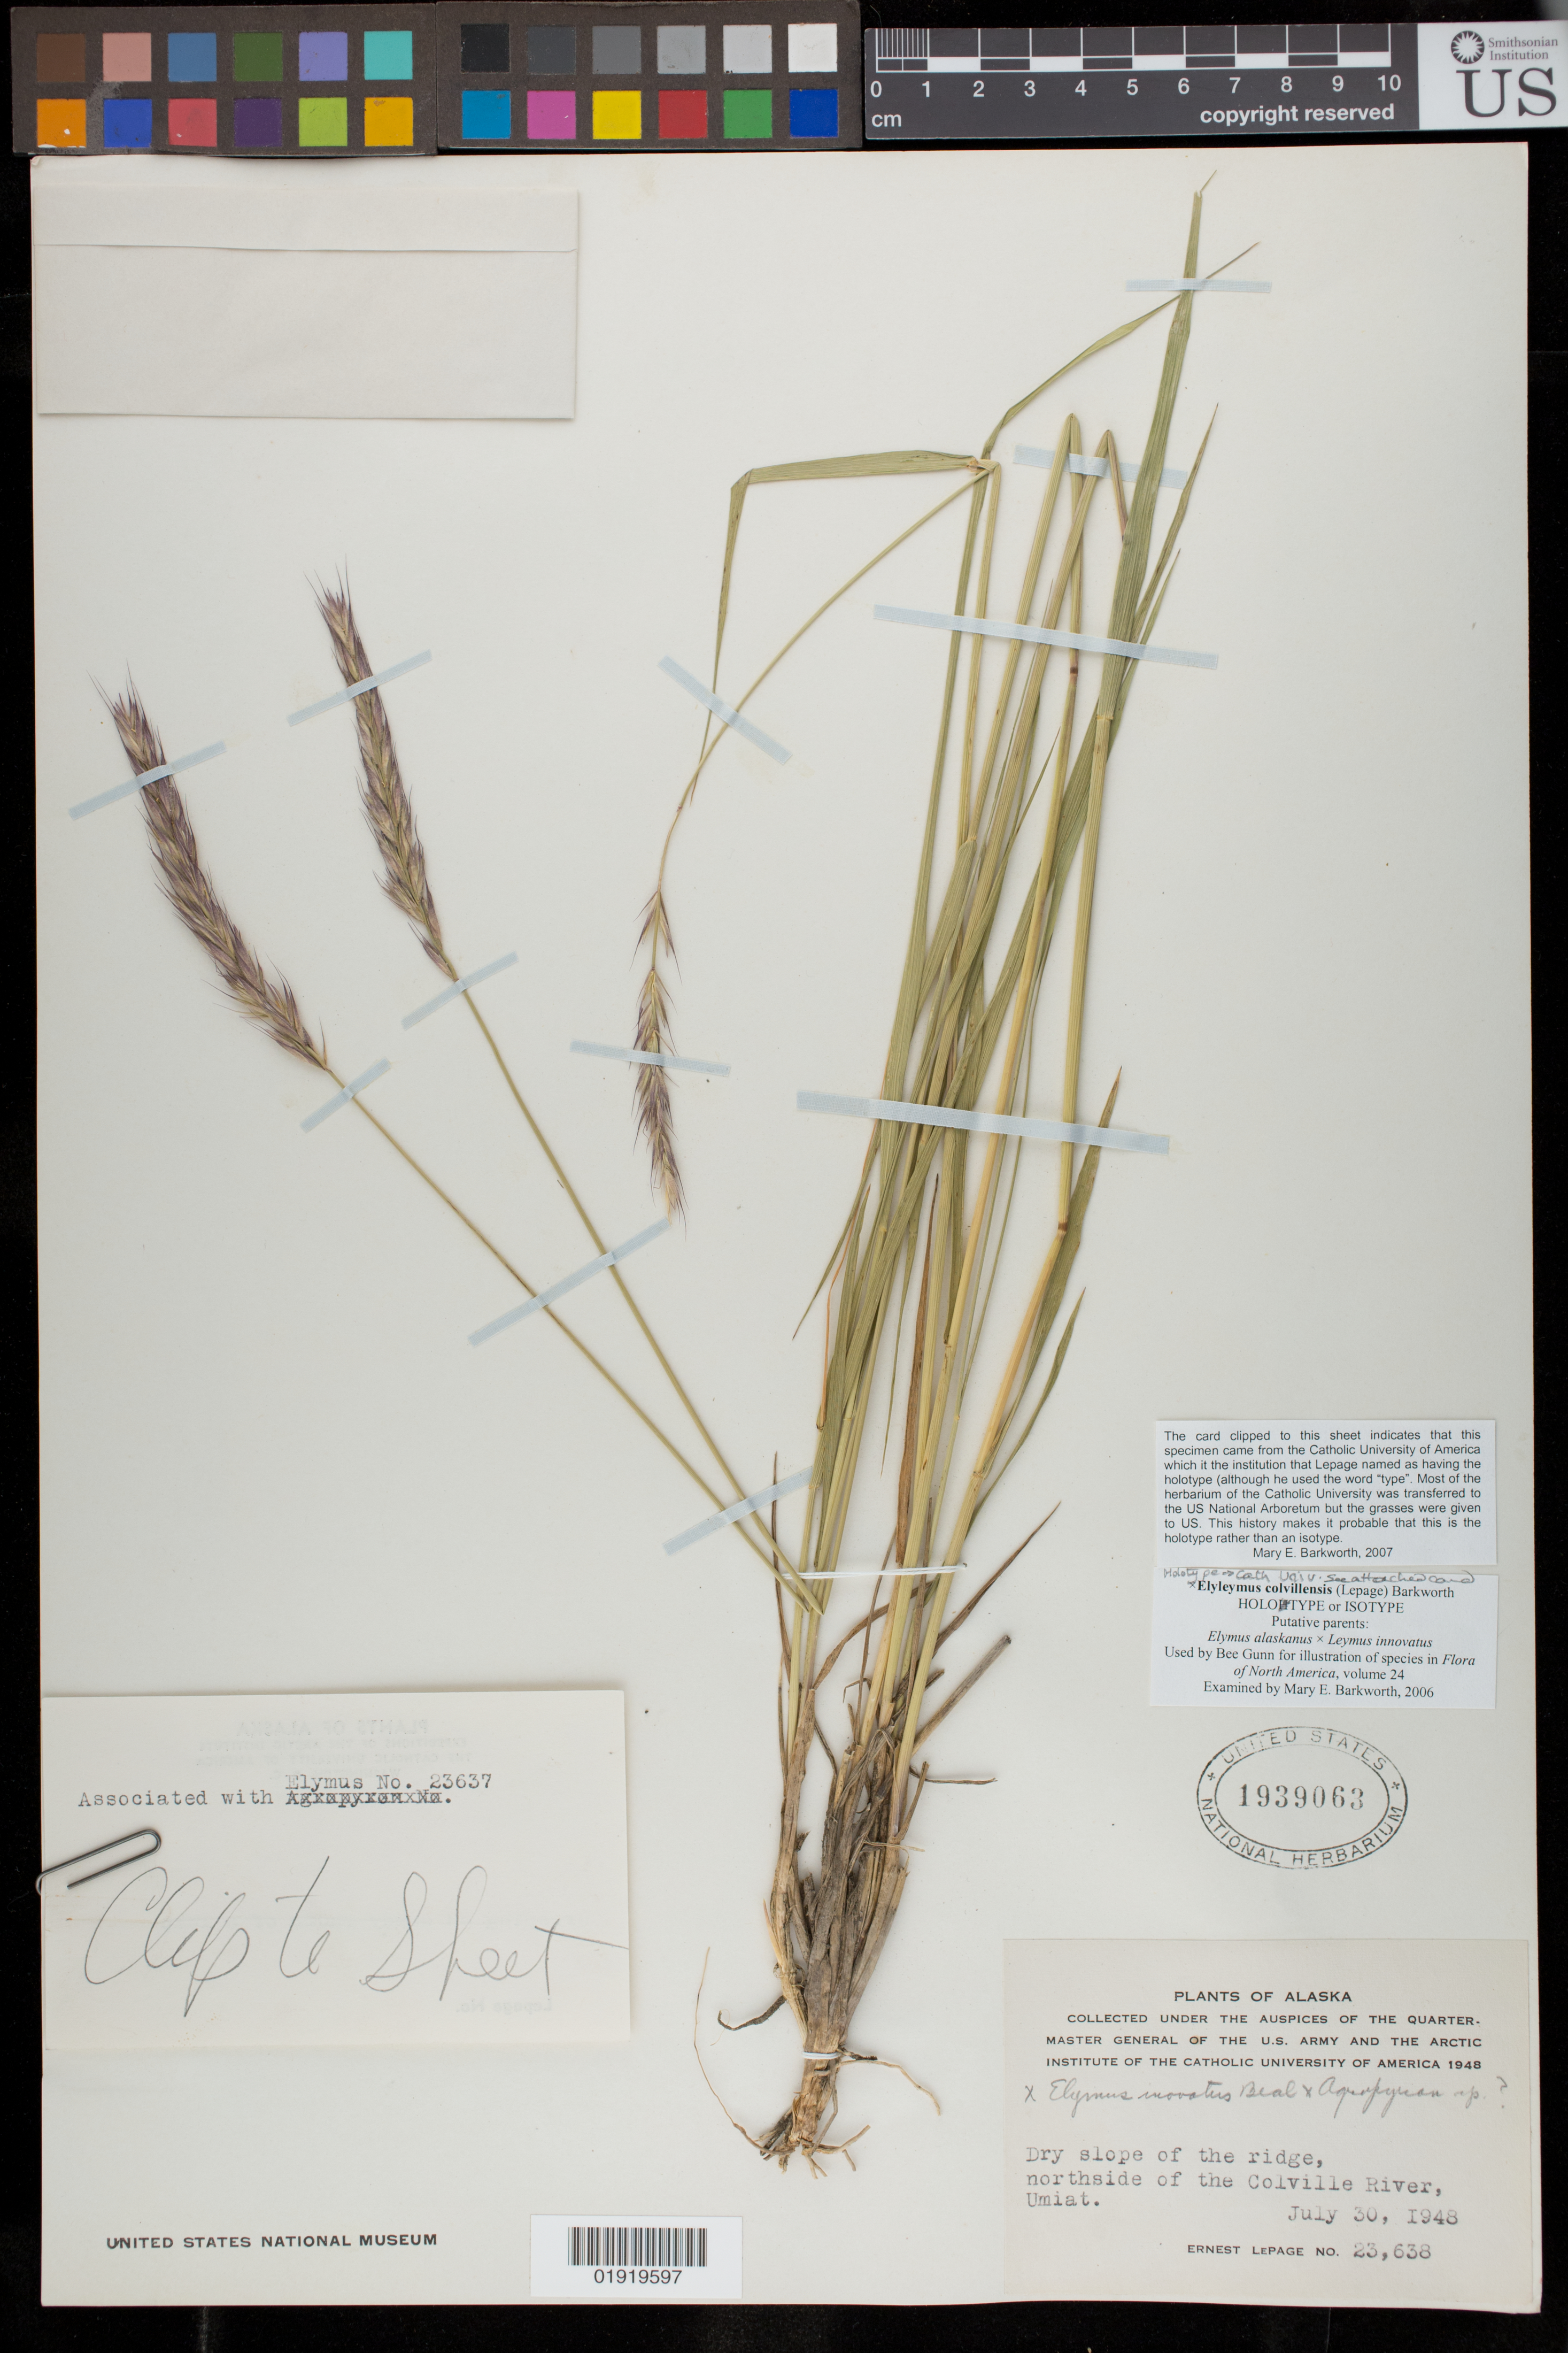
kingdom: Plantae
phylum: Tracheophyta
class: Liliopsida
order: Poales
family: Poaceae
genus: Agroelymus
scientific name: x Agroelymus colvillensis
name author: Lepage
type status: Type Collection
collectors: E. Lepage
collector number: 23638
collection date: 1948-07-30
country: United States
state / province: Alaska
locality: North side of Colville River, Umiat.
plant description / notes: As annotated by M.E. Barkworth (2007), this specimen may be the holotype originally deposited at Catholic University [but if so, it is odd that it was annotated with neither type status nor even name]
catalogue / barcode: US 1939063